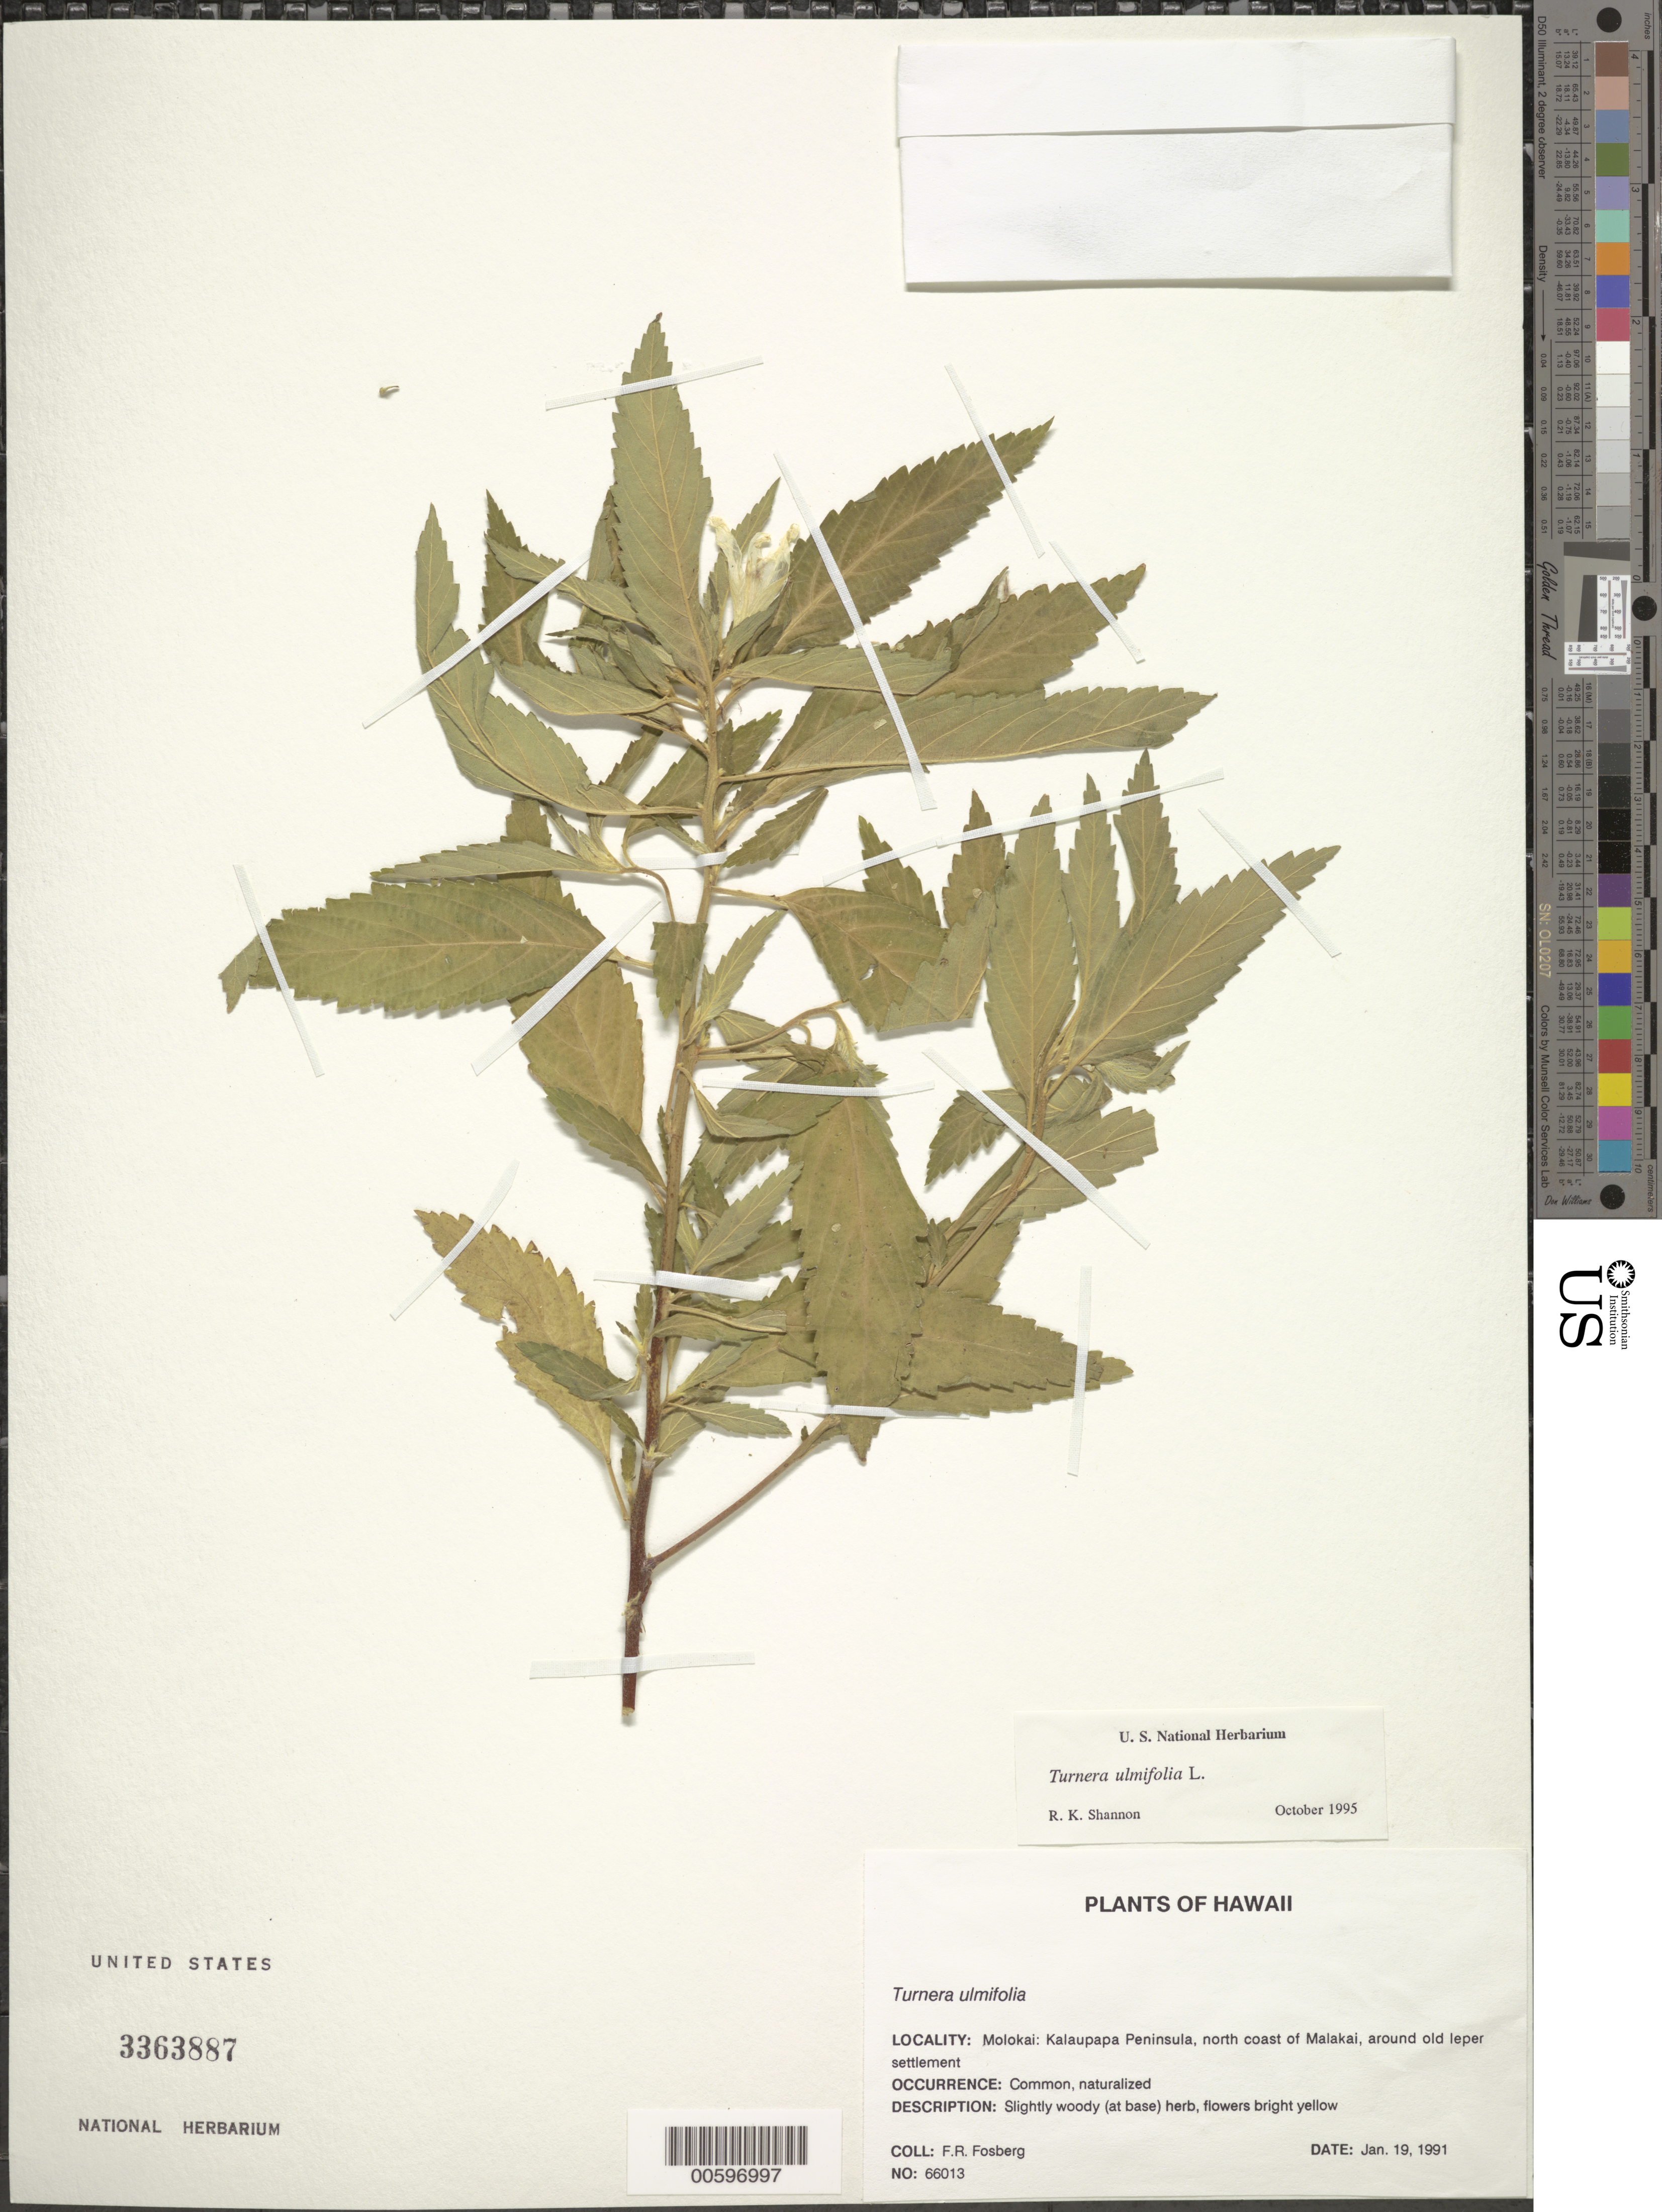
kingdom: Plantae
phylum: Tracheophyta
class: Magnoliopsida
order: Malpighiales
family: Turneraceae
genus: Turnera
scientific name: Turnera ulmifolia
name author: L.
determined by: Shannon, R. K., (UNITED STATES)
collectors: F. R. Fosberg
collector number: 66013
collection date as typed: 19 Jan 1991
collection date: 1991-01-19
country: United States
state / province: Hawaii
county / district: Maui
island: Moloka'i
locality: Kalaupapa Peninsula, N coast of Malakai, around old leper settlement.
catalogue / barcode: US 3363887